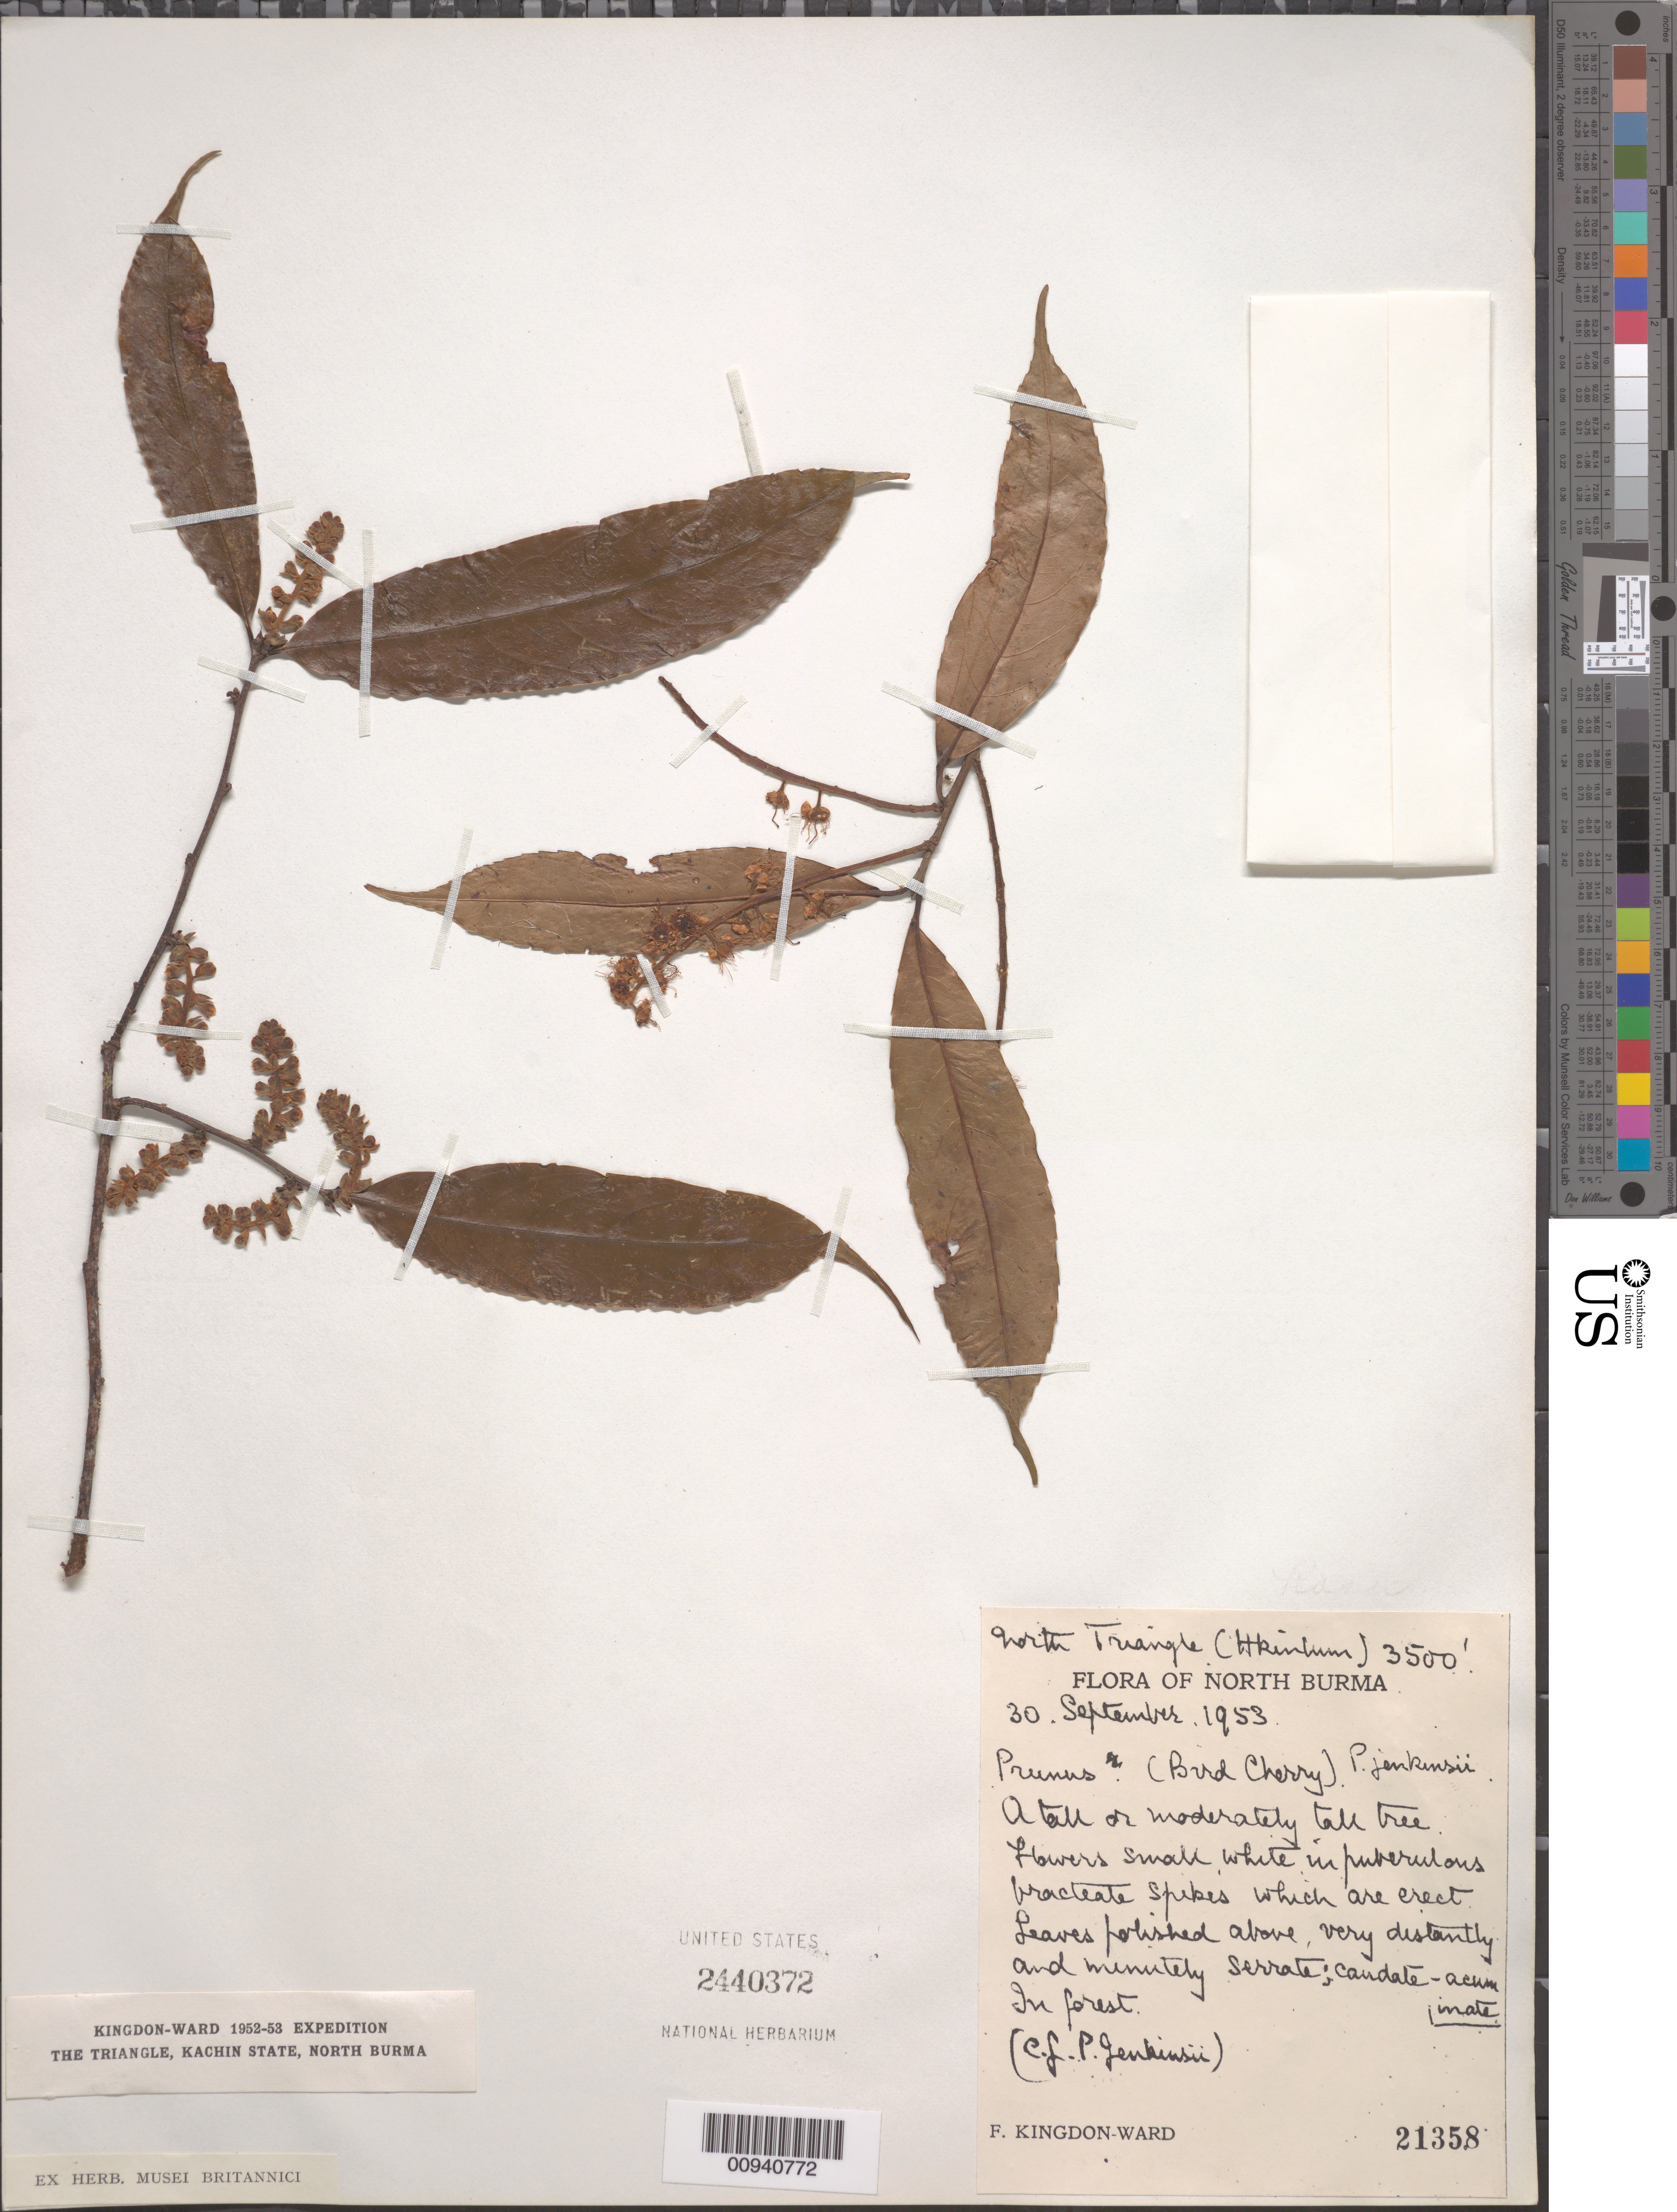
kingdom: Plantae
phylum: Tracheophyta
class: Magnoliopsida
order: Rosales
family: Rosaceae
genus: Prunus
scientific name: Prunus jenkinsii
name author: Hook. f.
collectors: F. Kingdon Ward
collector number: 21358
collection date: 1953-09-30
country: Myanmar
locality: North Triangle (Hkinlum ?)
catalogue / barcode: US 2440372